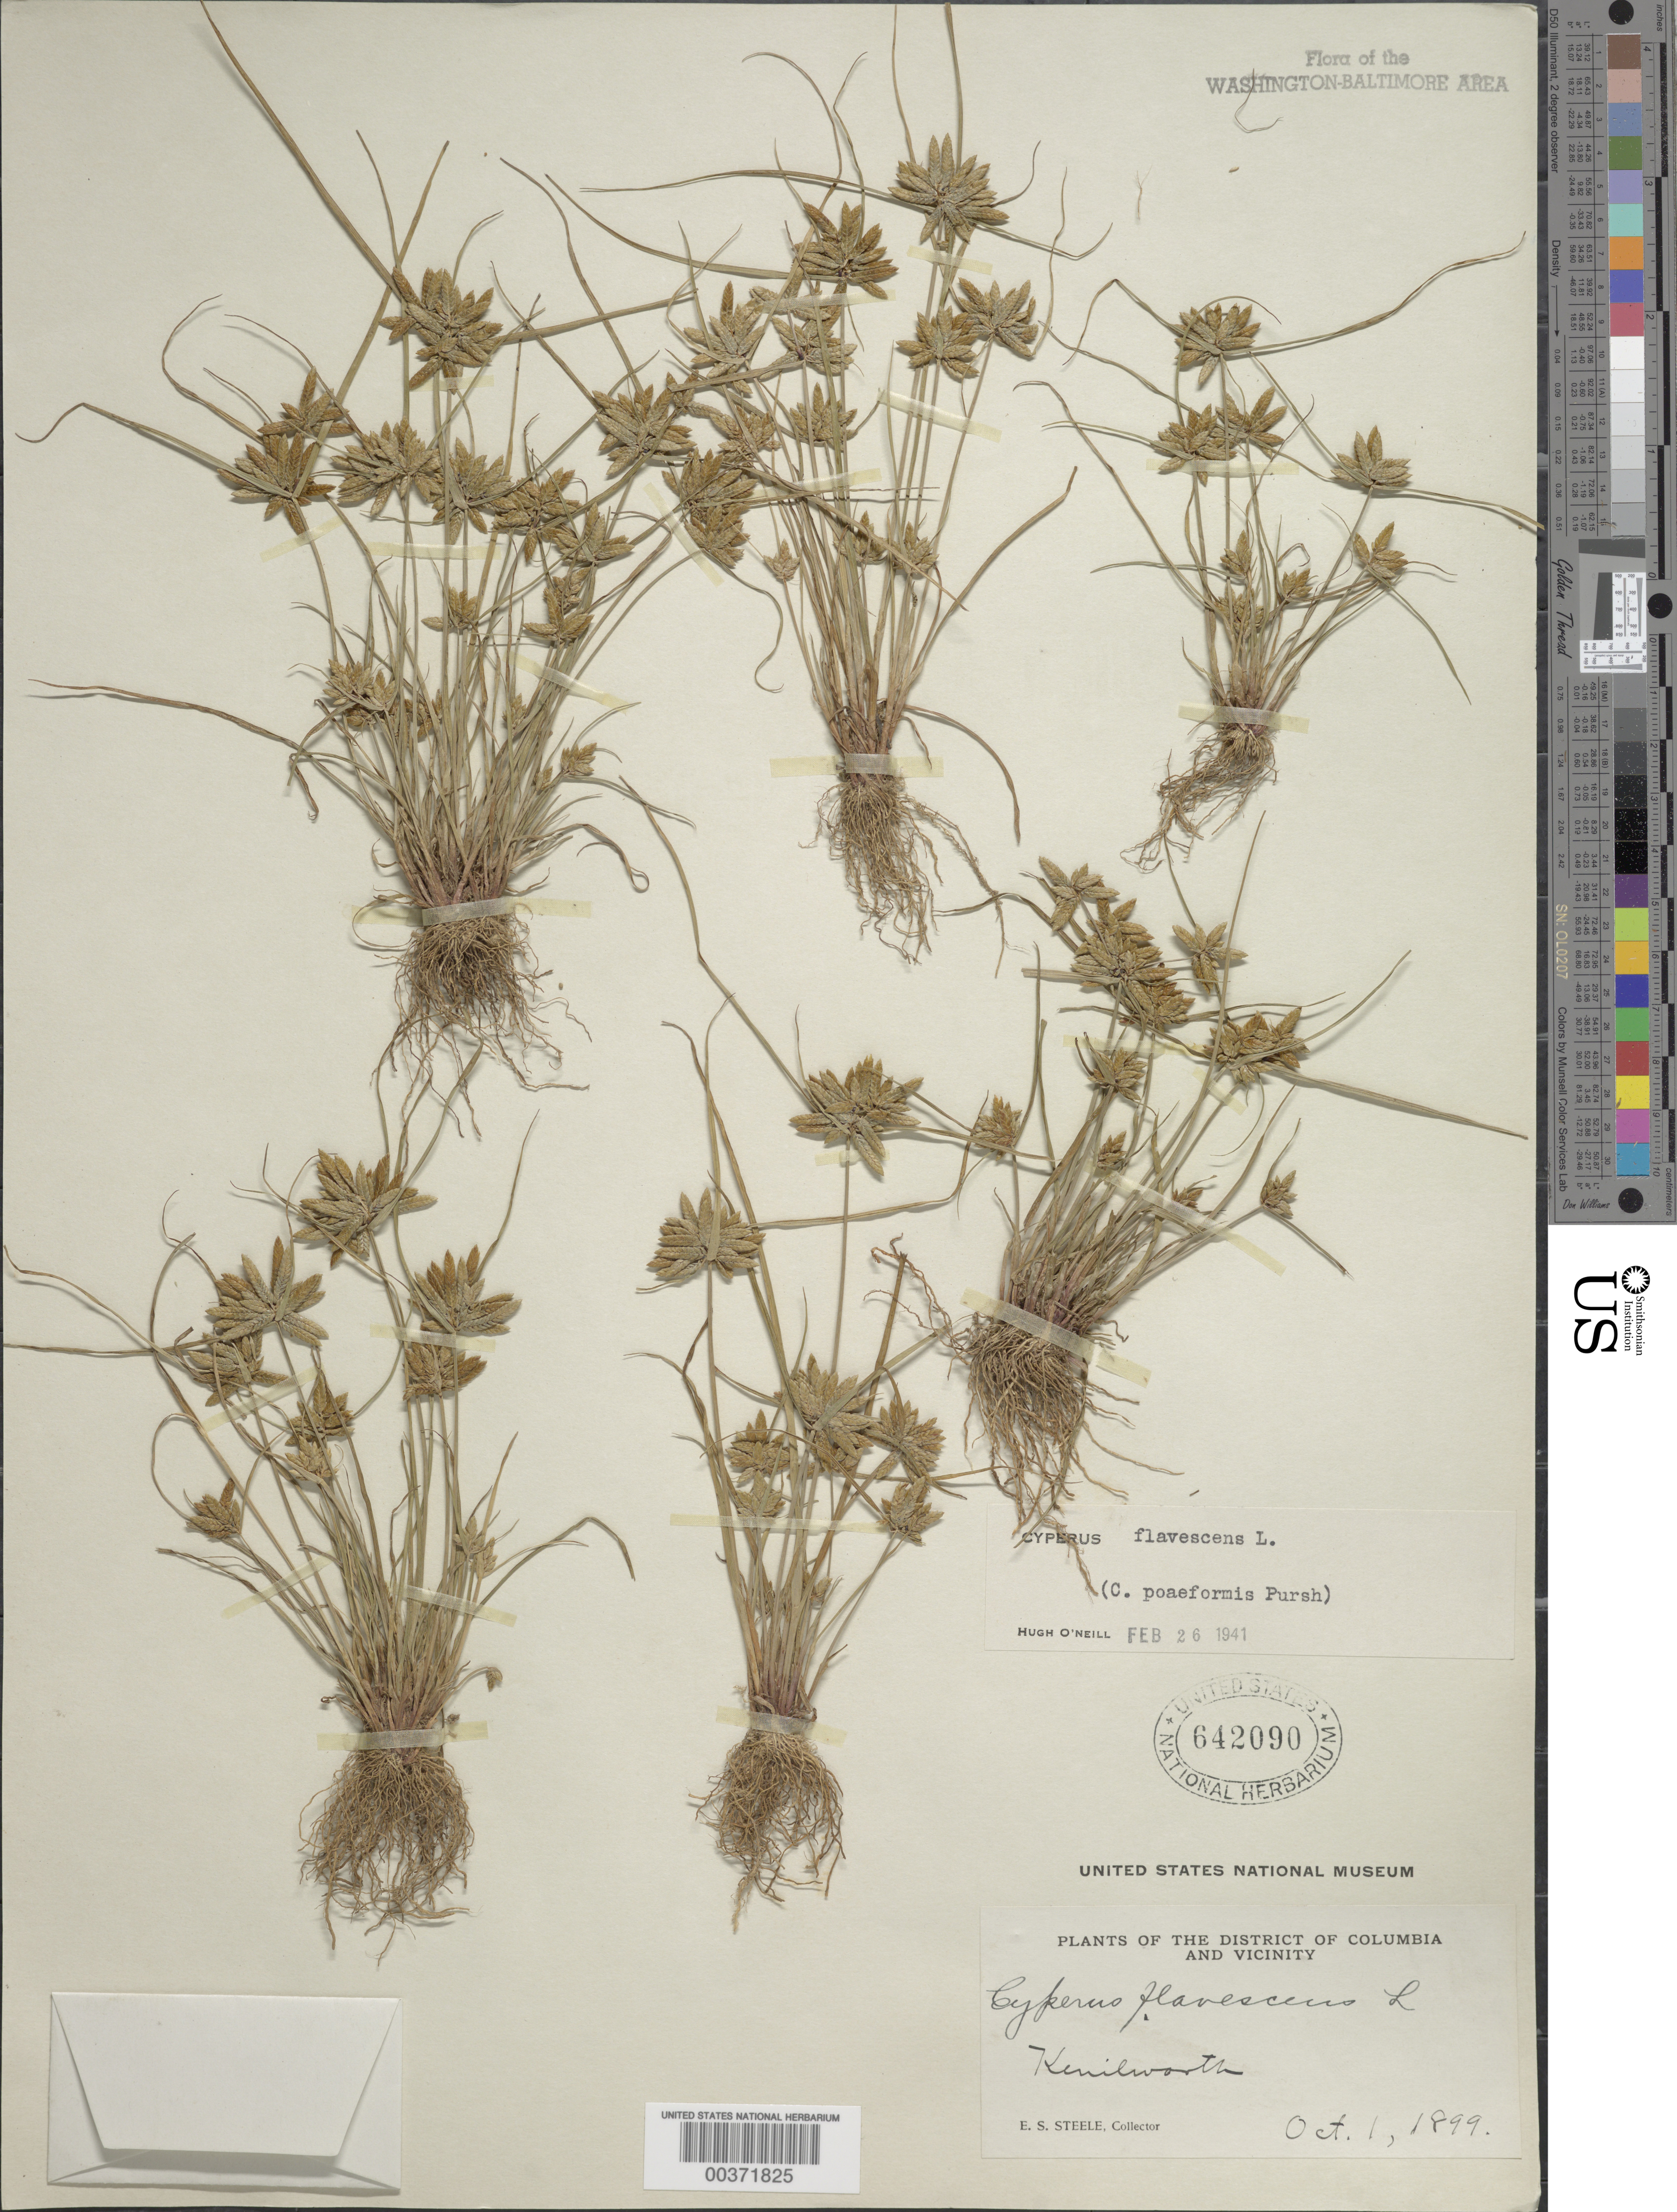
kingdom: Plantae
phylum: Tracheophyta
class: Liliopsida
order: Poales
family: Cyperaceae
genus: Cyperus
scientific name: Cyperus flavescens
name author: L.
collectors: E. Steele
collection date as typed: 01 Oct 1899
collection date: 1899-10-01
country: United States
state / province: District of Columbia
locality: Kenilworth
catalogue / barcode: US 642090